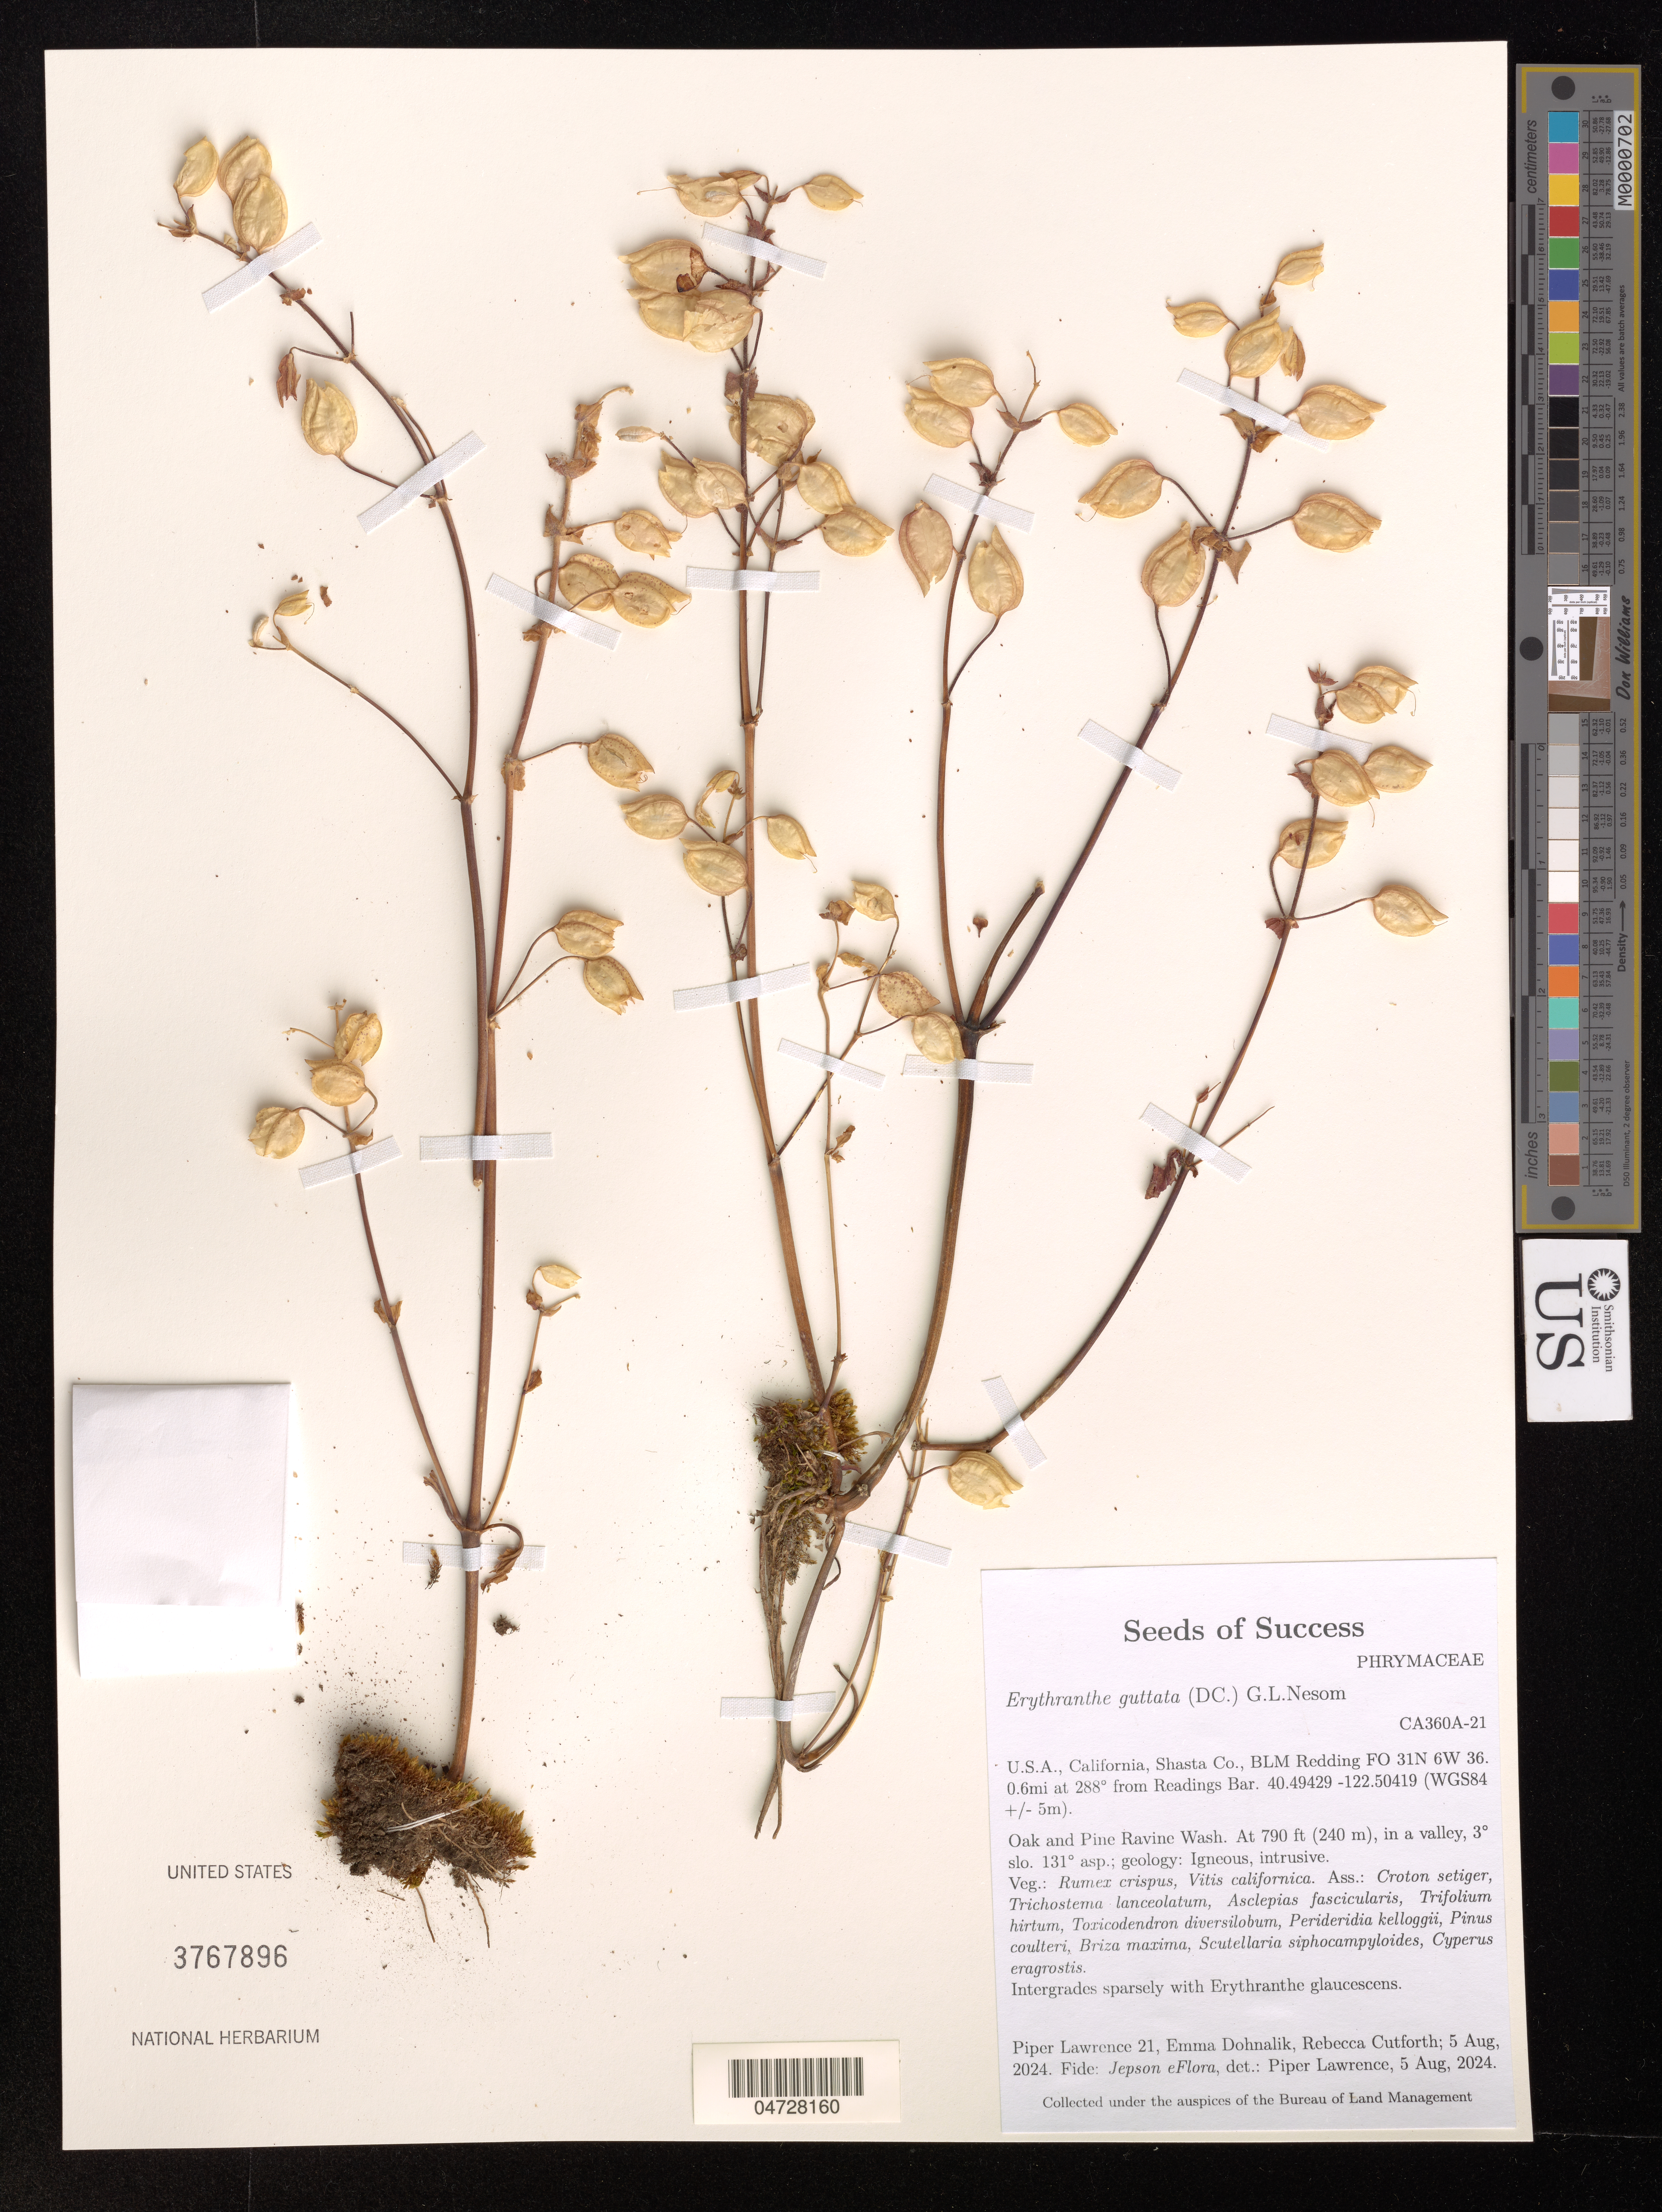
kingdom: Plantae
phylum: Tracheophyta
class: Magnoliopsida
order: Lamiales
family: Phrymaceae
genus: Erythranthe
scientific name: Erythranthe guttata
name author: (DC.) G.L. Nesom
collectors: P. Lawrence, E. Dohnalik & R. Cutforth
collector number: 21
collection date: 2024-08-05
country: United States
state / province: California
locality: Shasta Co., BLM Redding FO 31N 6W 36. 0.6 mi at 288° from Readings Bar.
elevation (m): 241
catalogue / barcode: US 3767896